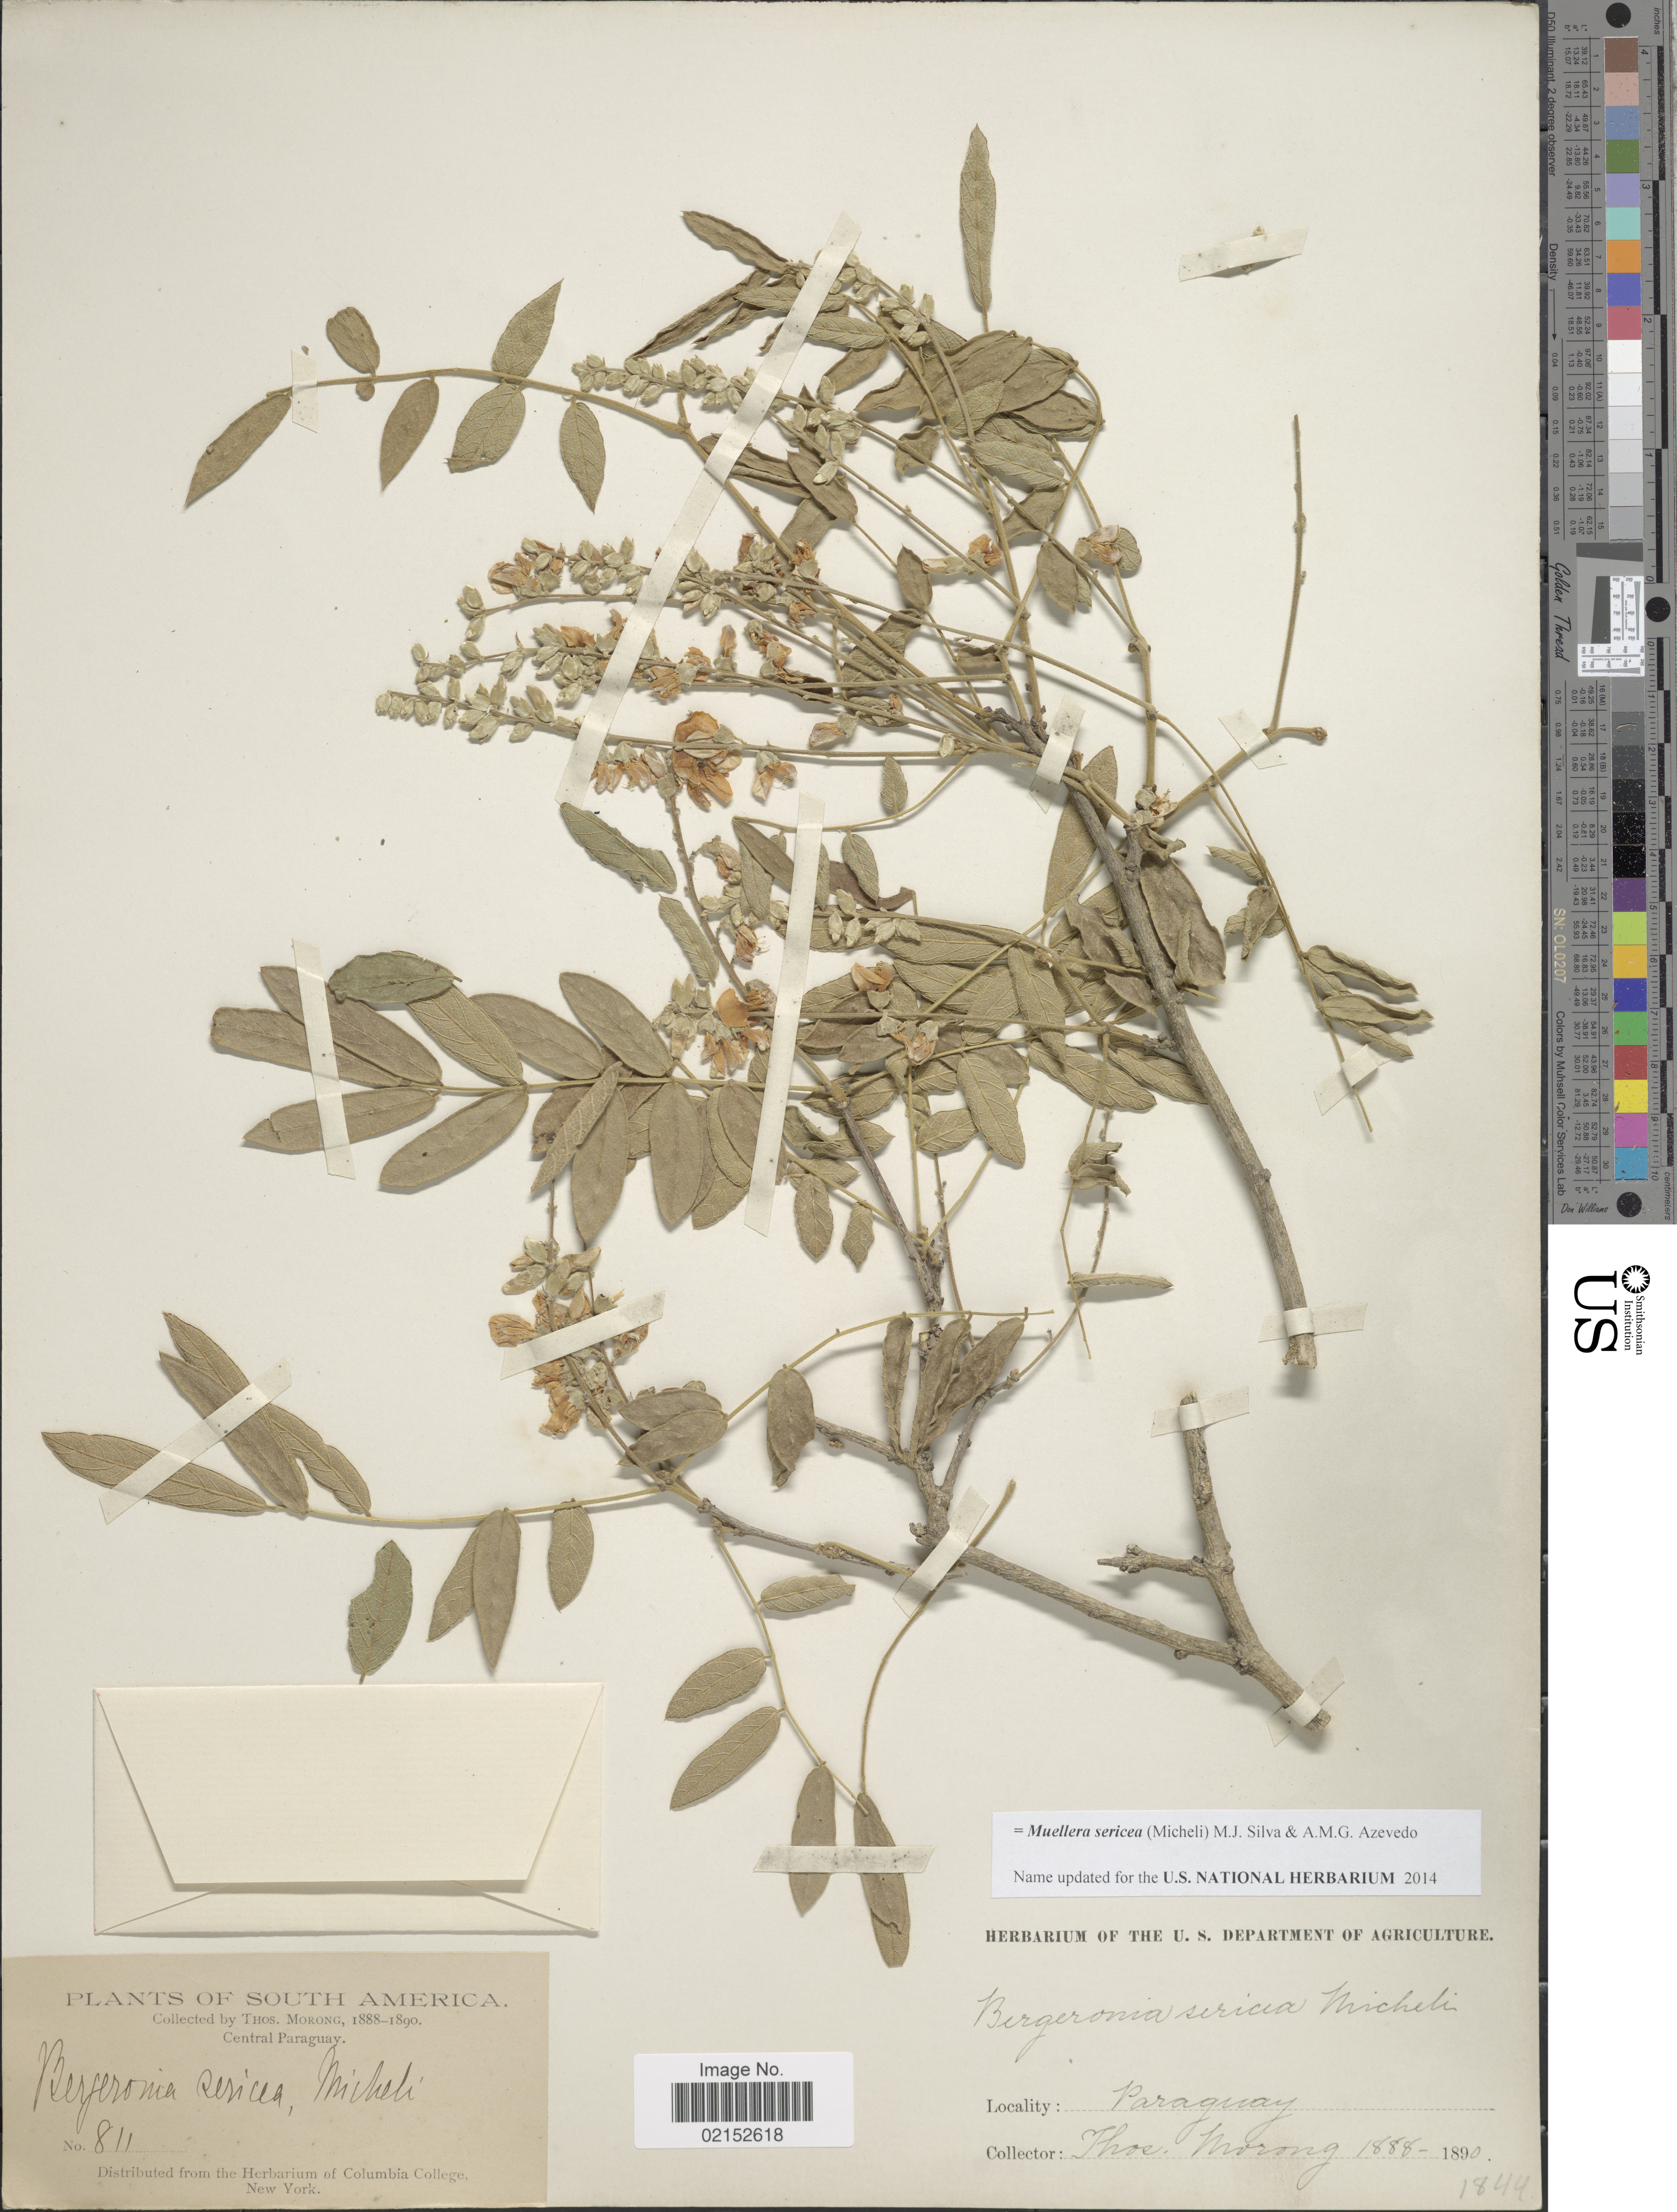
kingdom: Plantae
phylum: Tracheophyta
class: Magnoliopsida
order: Fabales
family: Fabaceae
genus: Muellera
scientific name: Muellera sericea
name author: (Micheli) M.J. Silva & A.M.G. Azevedo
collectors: T. Morong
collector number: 811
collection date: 1888/1890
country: Paraguay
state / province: Central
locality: Central Paraguay